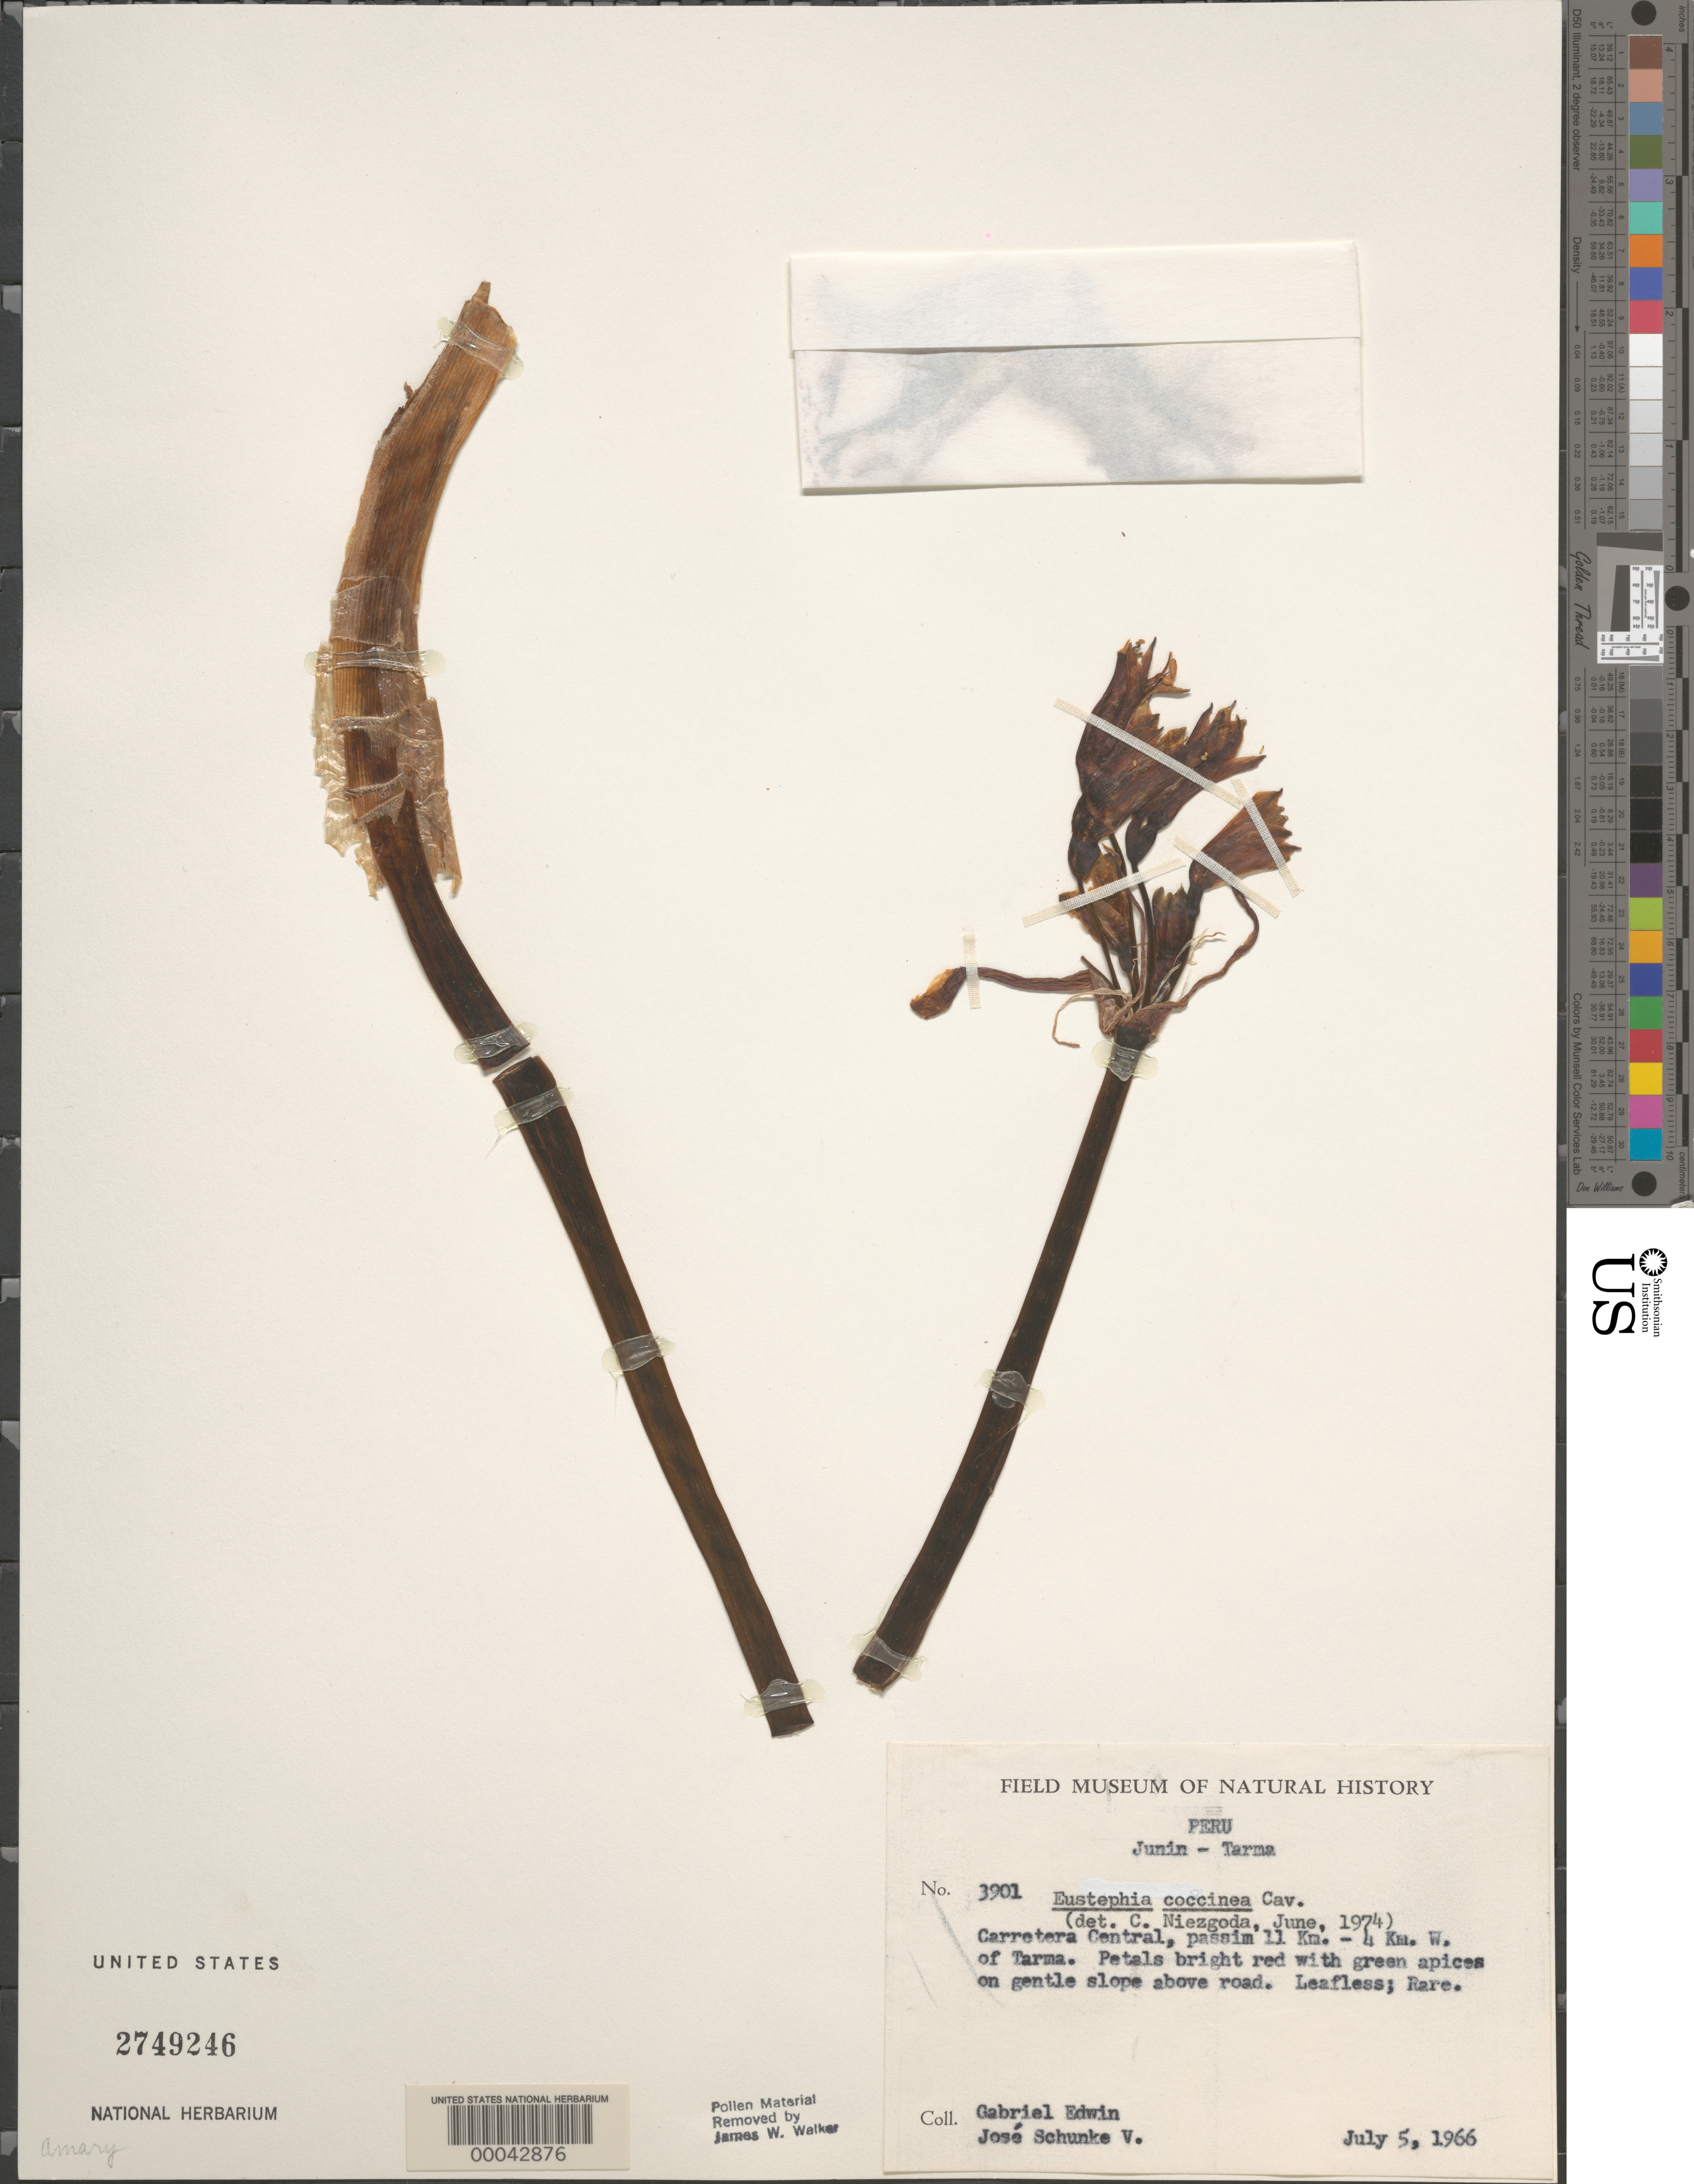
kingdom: Plantae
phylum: Tracheophyta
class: Liliopsida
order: Asparagales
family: Amaryllidaceae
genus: Eustephia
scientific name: Eustephia coccinea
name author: Cav.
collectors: G. Edwin & J. M. Schunke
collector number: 3901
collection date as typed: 05 Jul 1966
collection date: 1966-07-05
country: Peru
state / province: Junín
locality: Carretera central, pass 11 km - 4 km w of tarma, gentle slope above road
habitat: Gentle slope above road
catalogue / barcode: US 2749246